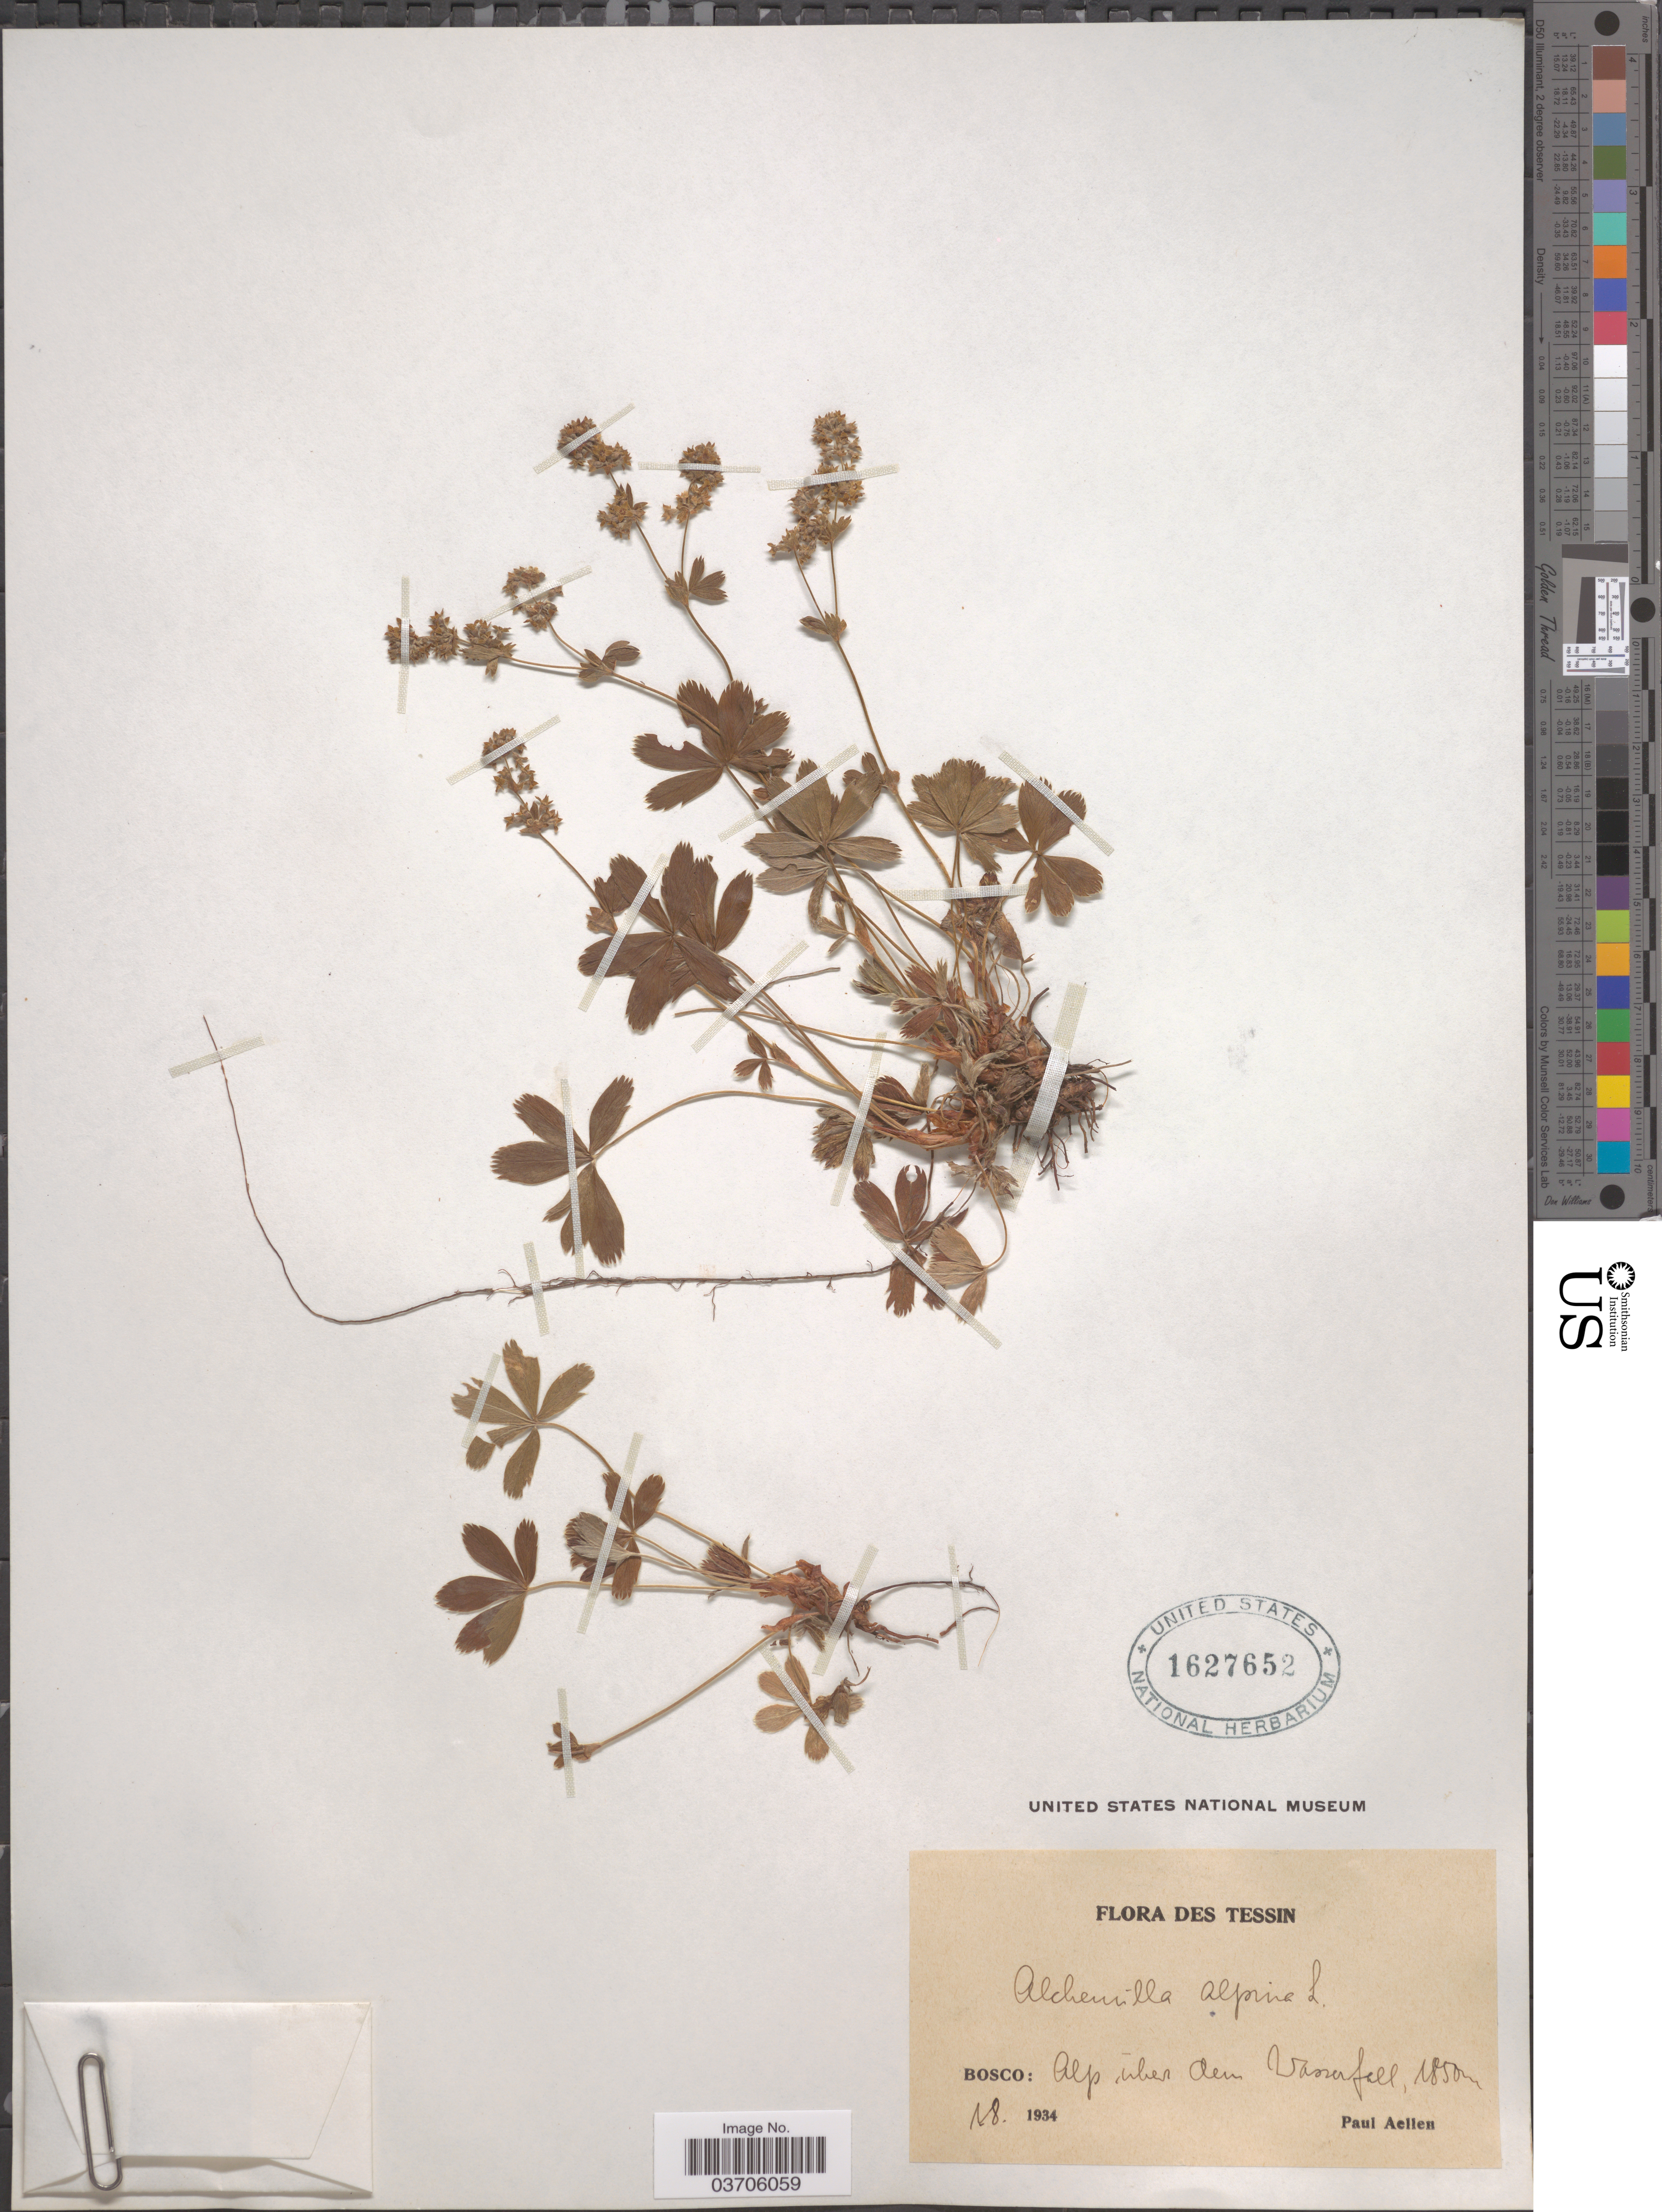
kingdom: Plantae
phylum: Tracheophyta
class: Magnoliopsida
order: Rosales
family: Rosaceae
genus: Alchemilla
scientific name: Alchemilla alpina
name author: L.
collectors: P. Aellen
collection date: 1934-08-01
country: Switzerland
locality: Tessin. Bosco: Alp inher Alm Wasserfall.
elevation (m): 1850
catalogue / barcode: US 1627652